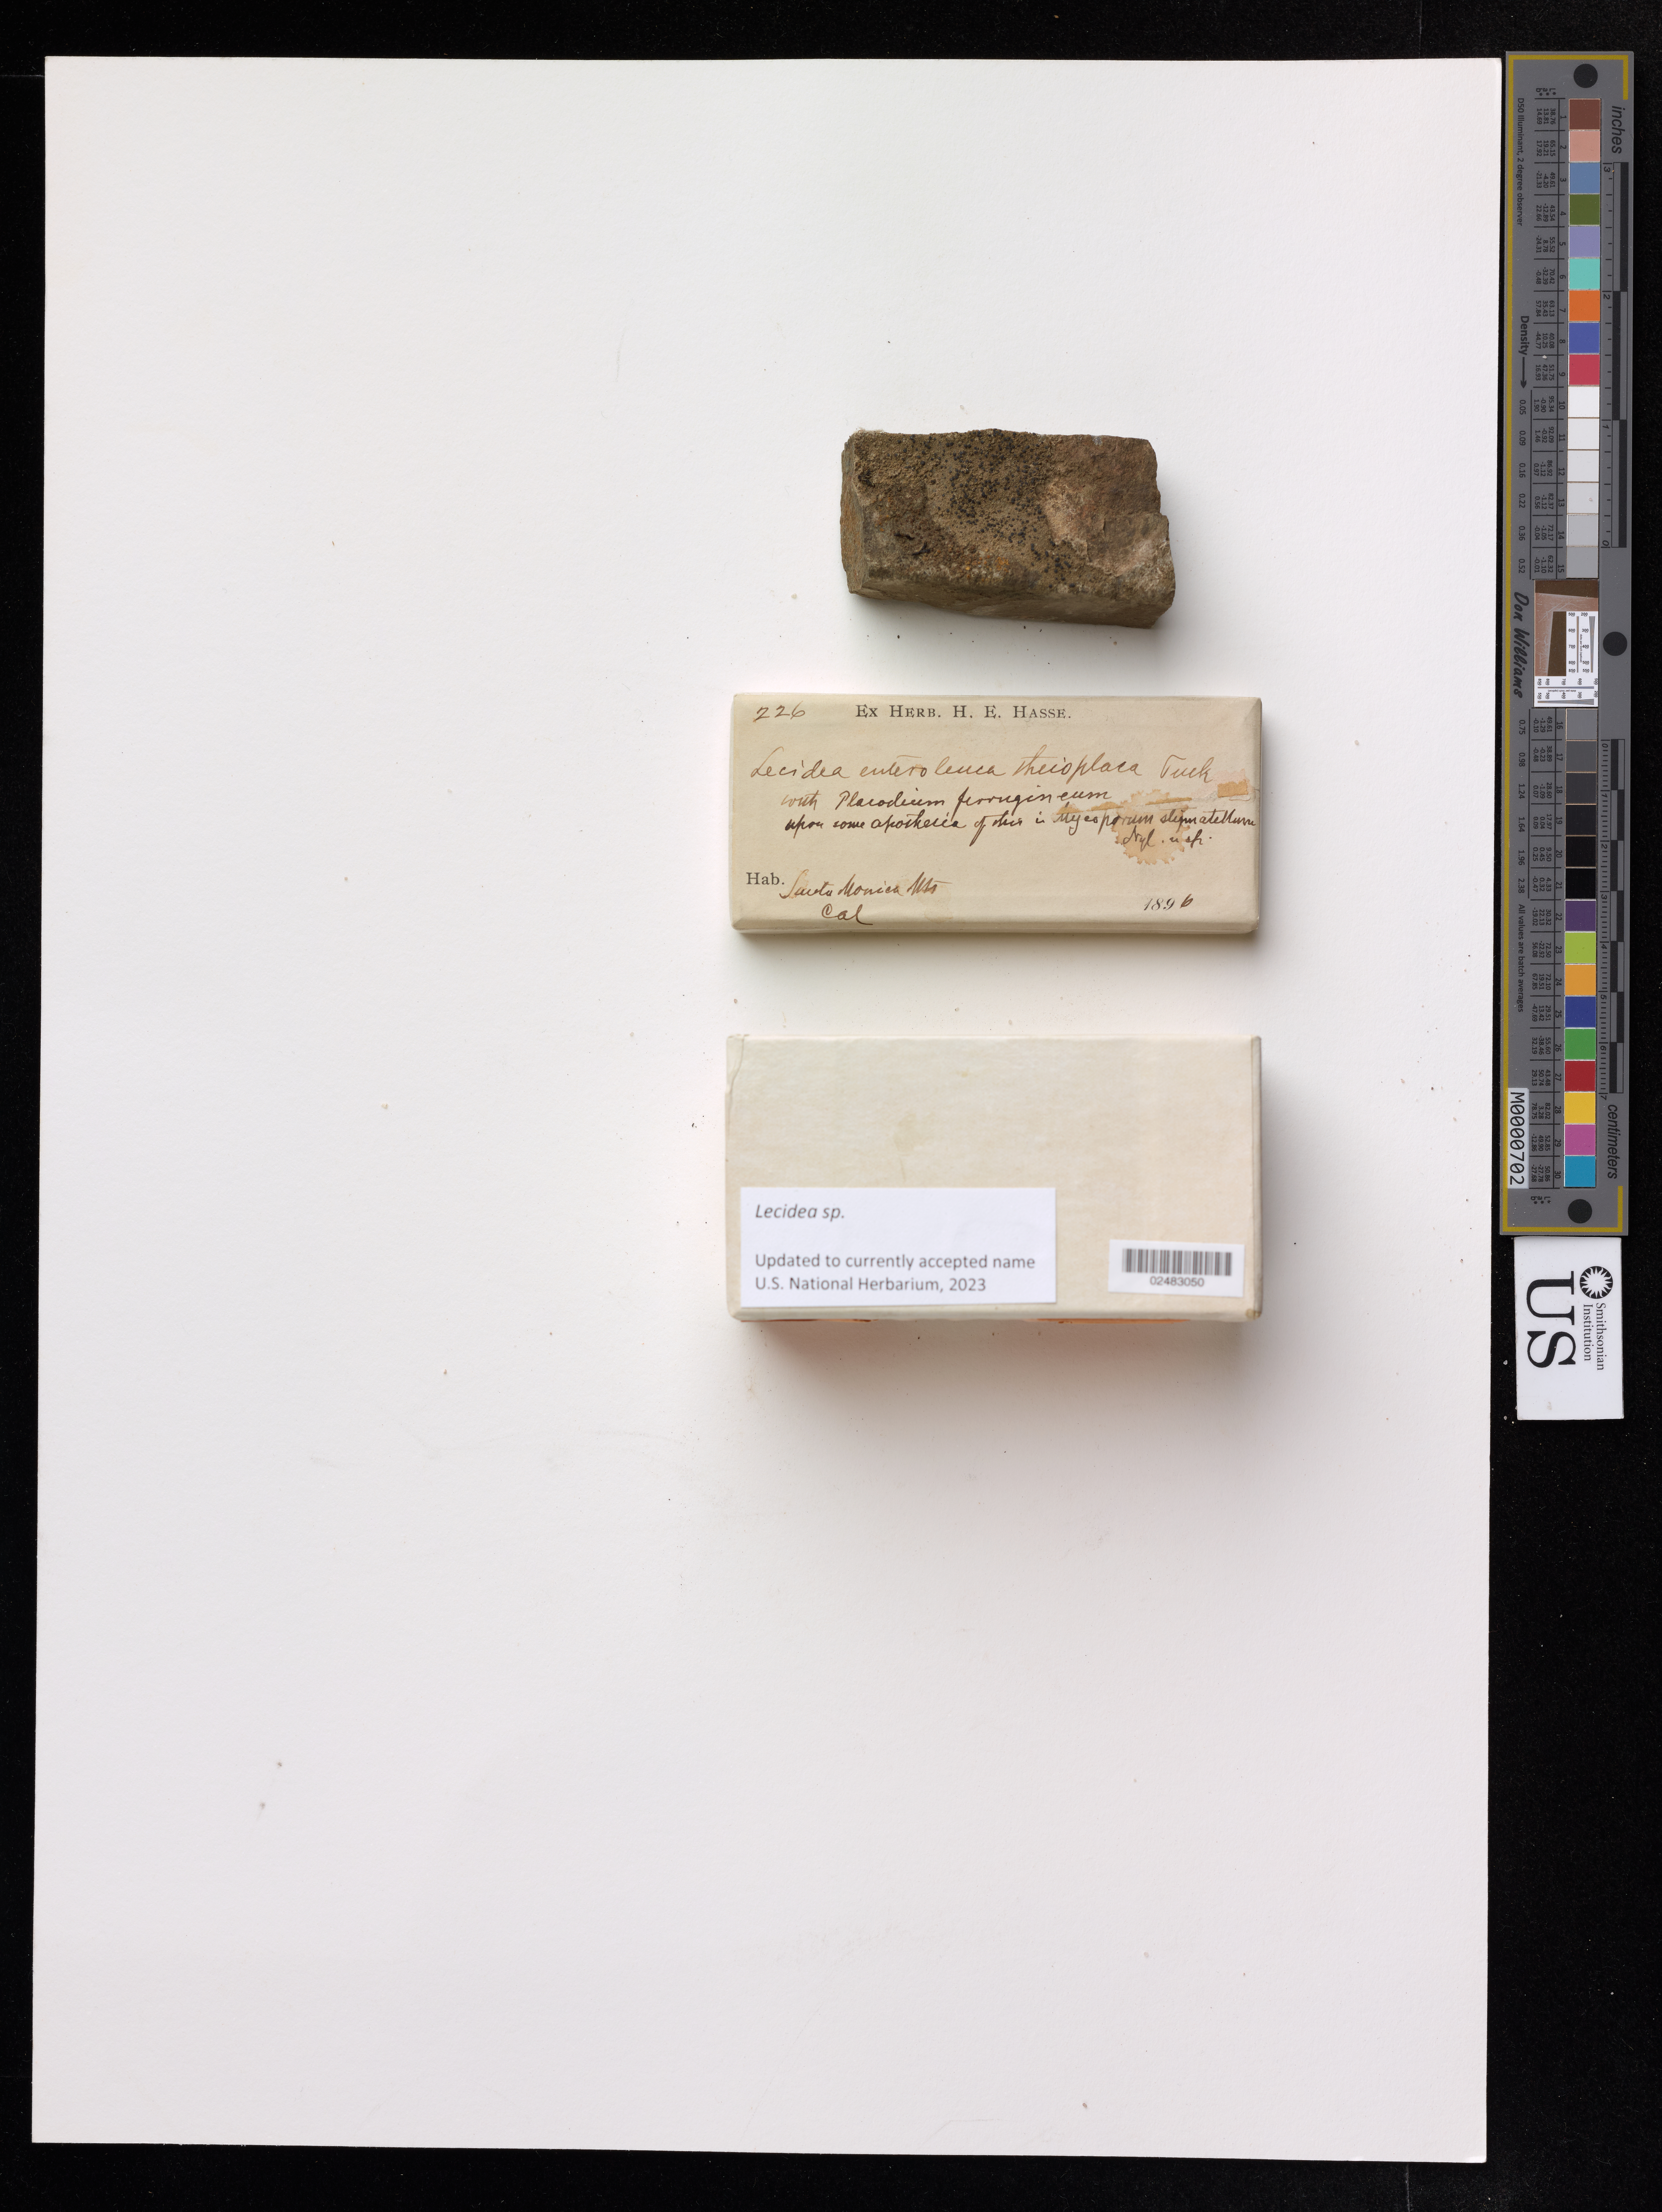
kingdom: Fungi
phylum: Ascomycota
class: Lecanoromycetes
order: Lecideales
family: Lecideaceae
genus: Lecidea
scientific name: Lecidea sp.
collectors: ex herb. H.E. Hasse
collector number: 226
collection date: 1896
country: United States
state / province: California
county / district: Los Angeles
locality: Santa Monica Mts.